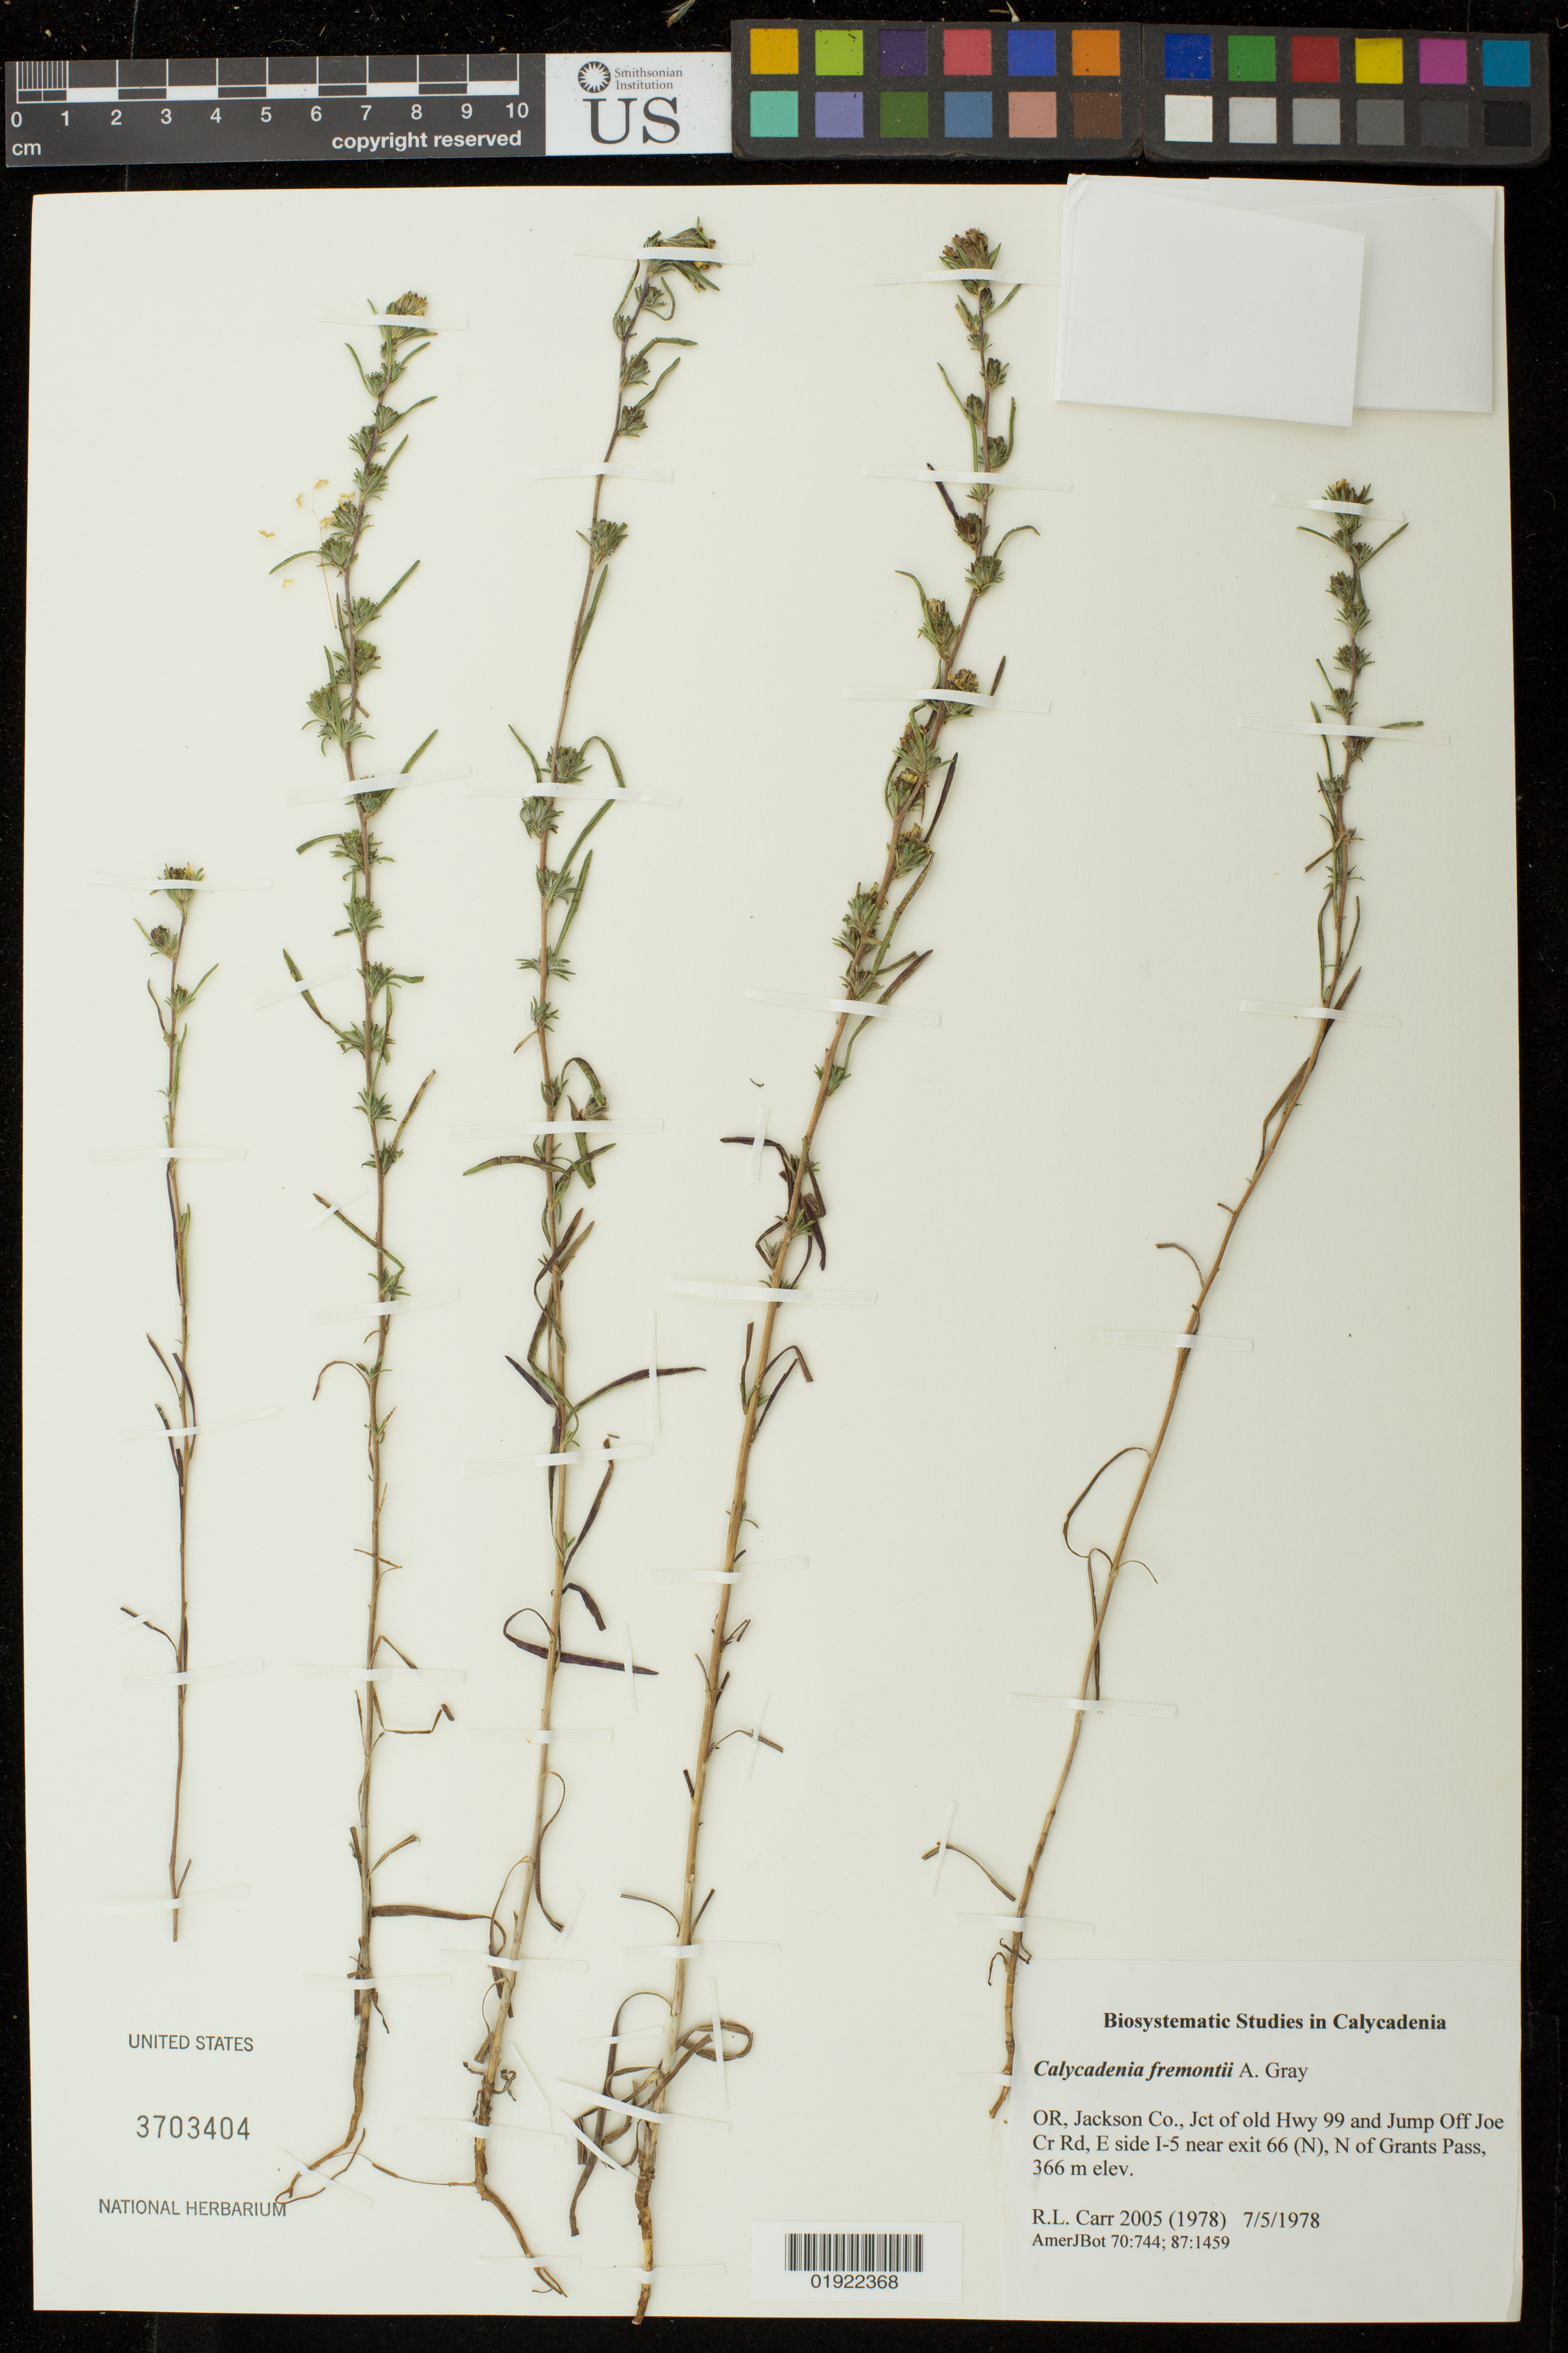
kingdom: Plantae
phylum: Tracheophyta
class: Magnoliopsida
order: Asterales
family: Asteraceae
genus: Calycadenia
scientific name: Calycadenia fremontii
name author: A. Gray in Emory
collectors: R. Carr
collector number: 2005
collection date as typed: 7/5/1978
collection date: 1978-07-05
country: United States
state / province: Oregon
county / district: Jackson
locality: Jct of old Hwy 99 and Jump Off Joe Cr Rd, E side of I-5 near exit 66 (N), N of Grants Pass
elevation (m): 366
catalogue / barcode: US 3703404